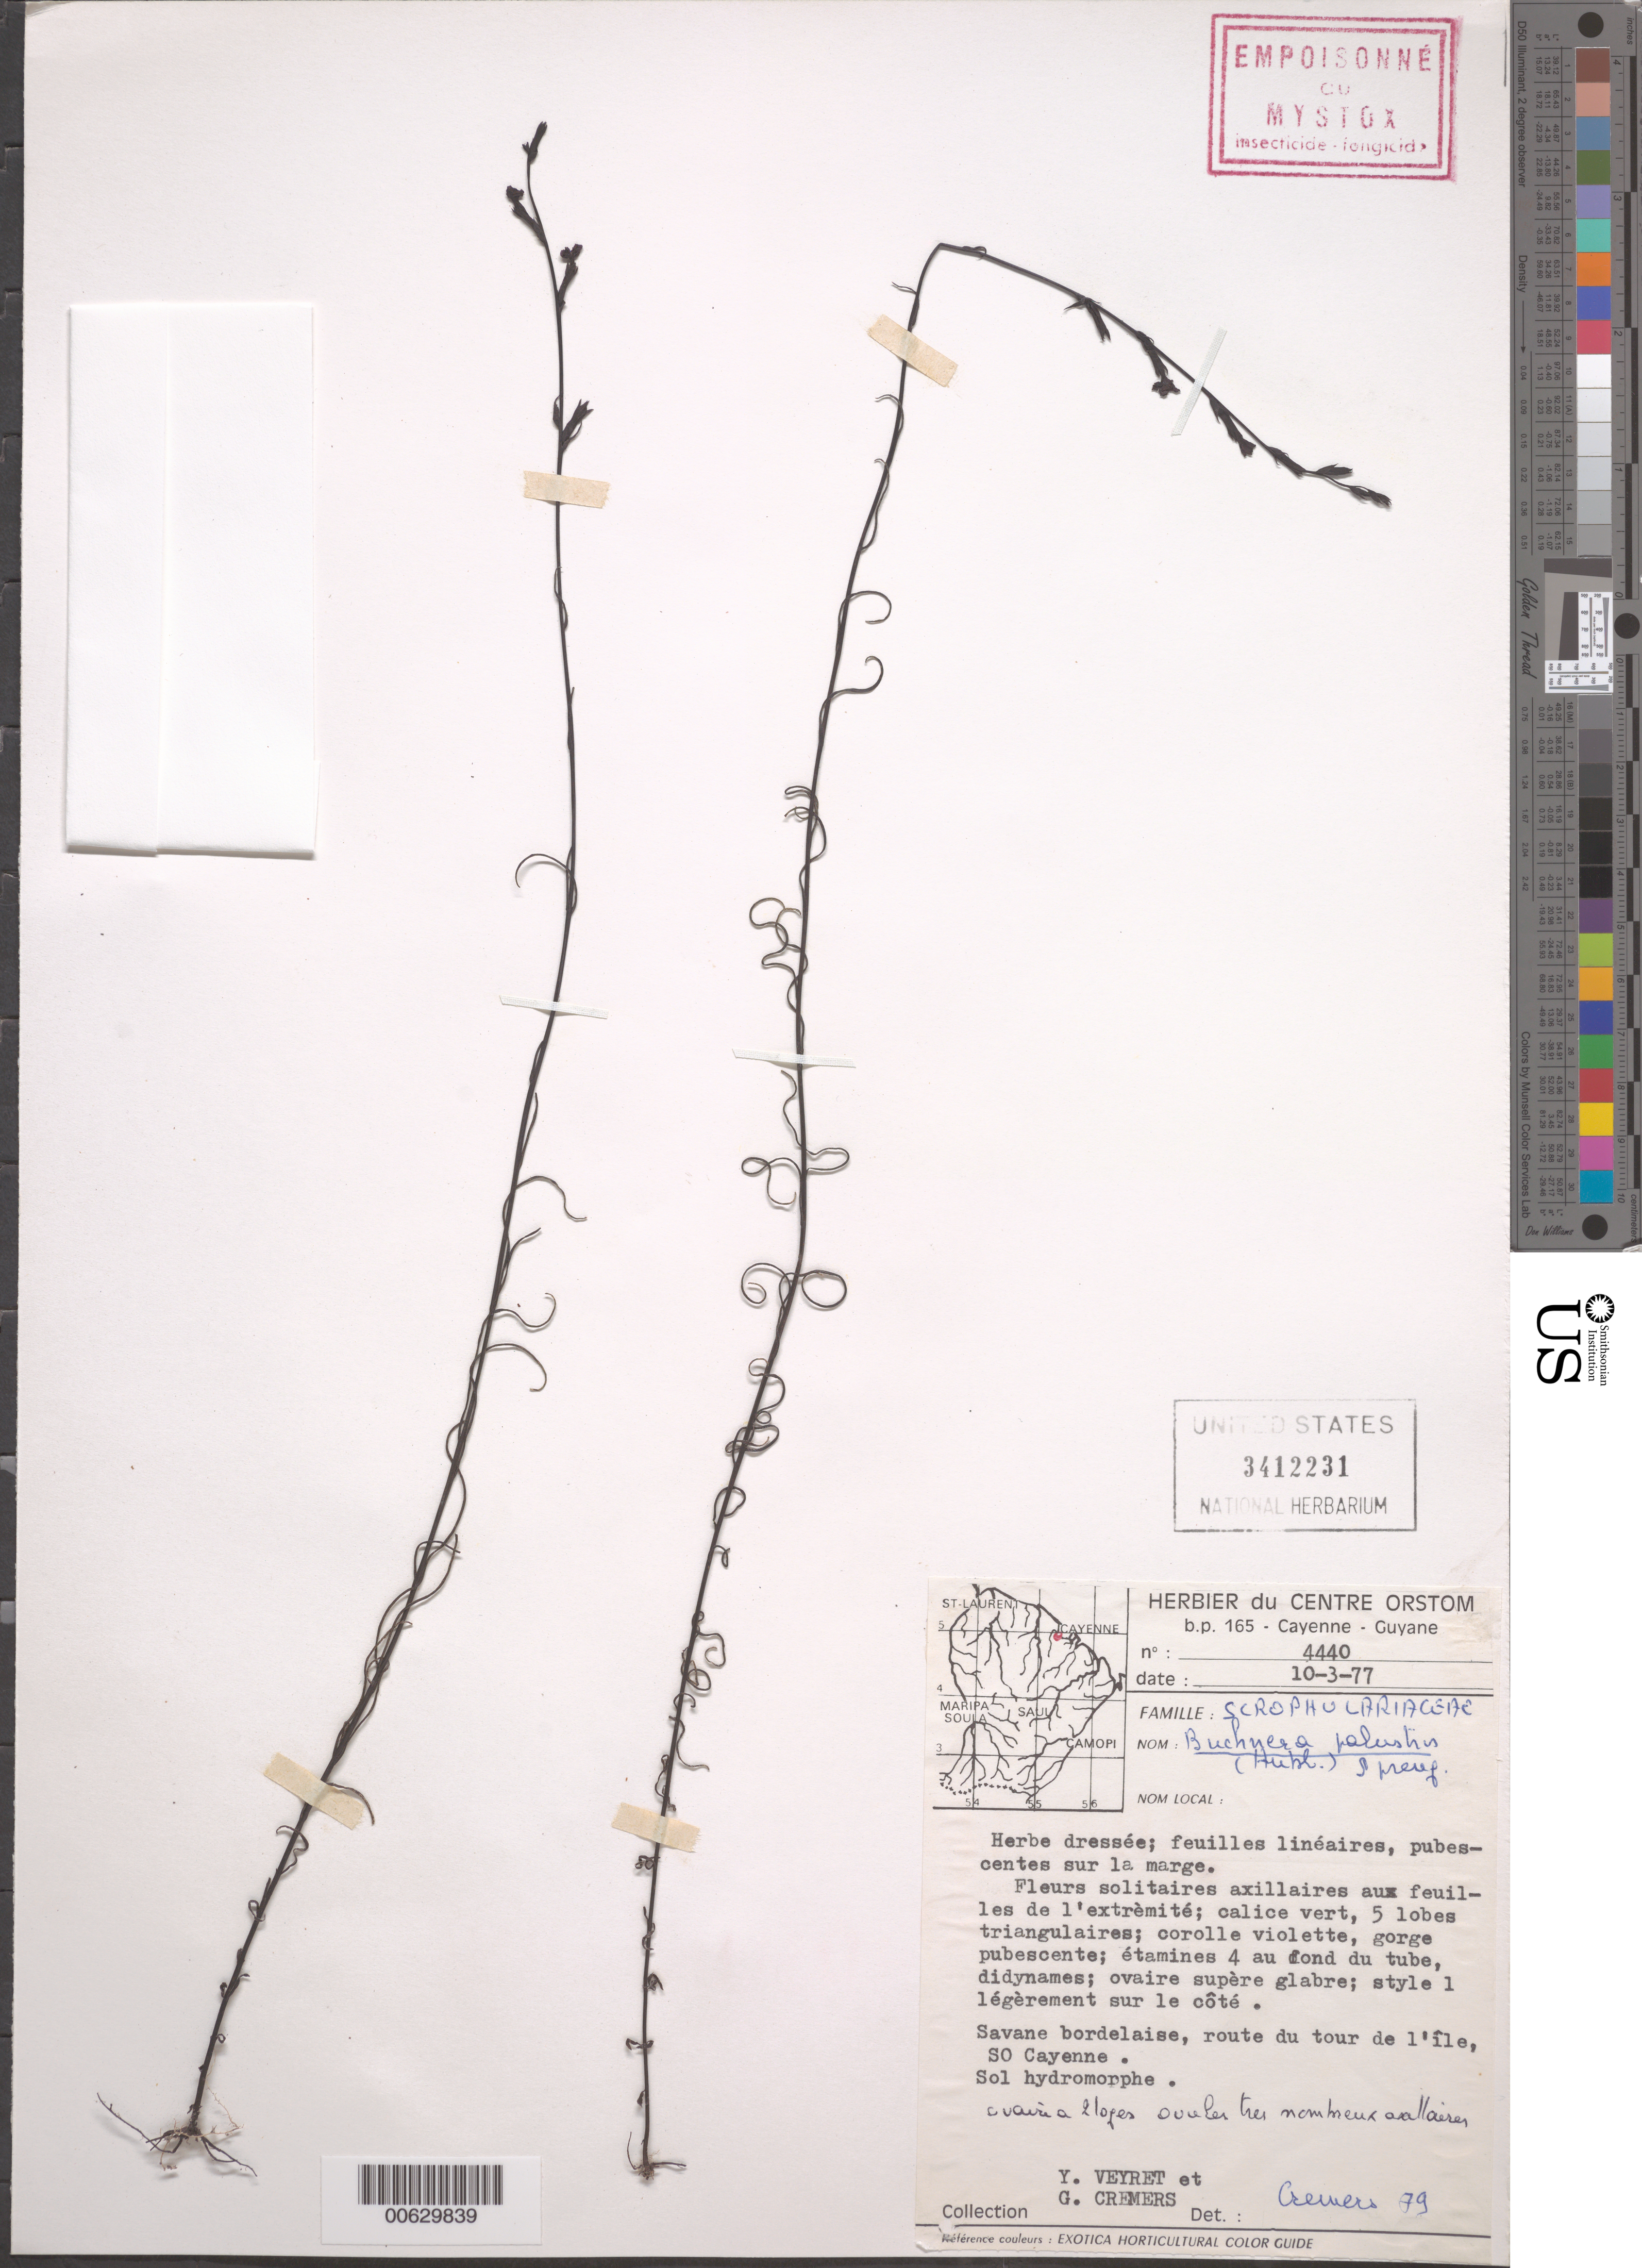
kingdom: Plantae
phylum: Tracheophyta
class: Magnoliopsida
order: Lamiales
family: Orobanchaceae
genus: Buchnera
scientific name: Buchnera palustris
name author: (Aubl.) Spreng.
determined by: Cremers, Georges A.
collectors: Y. Veyret & G. Cremers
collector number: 4440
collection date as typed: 10-Mar-77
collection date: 1977-03-10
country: French Guiana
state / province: Cayenne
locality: Cayenne, route du tour de l'Ile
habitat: Savane bordelaise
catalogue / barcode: US 3412231